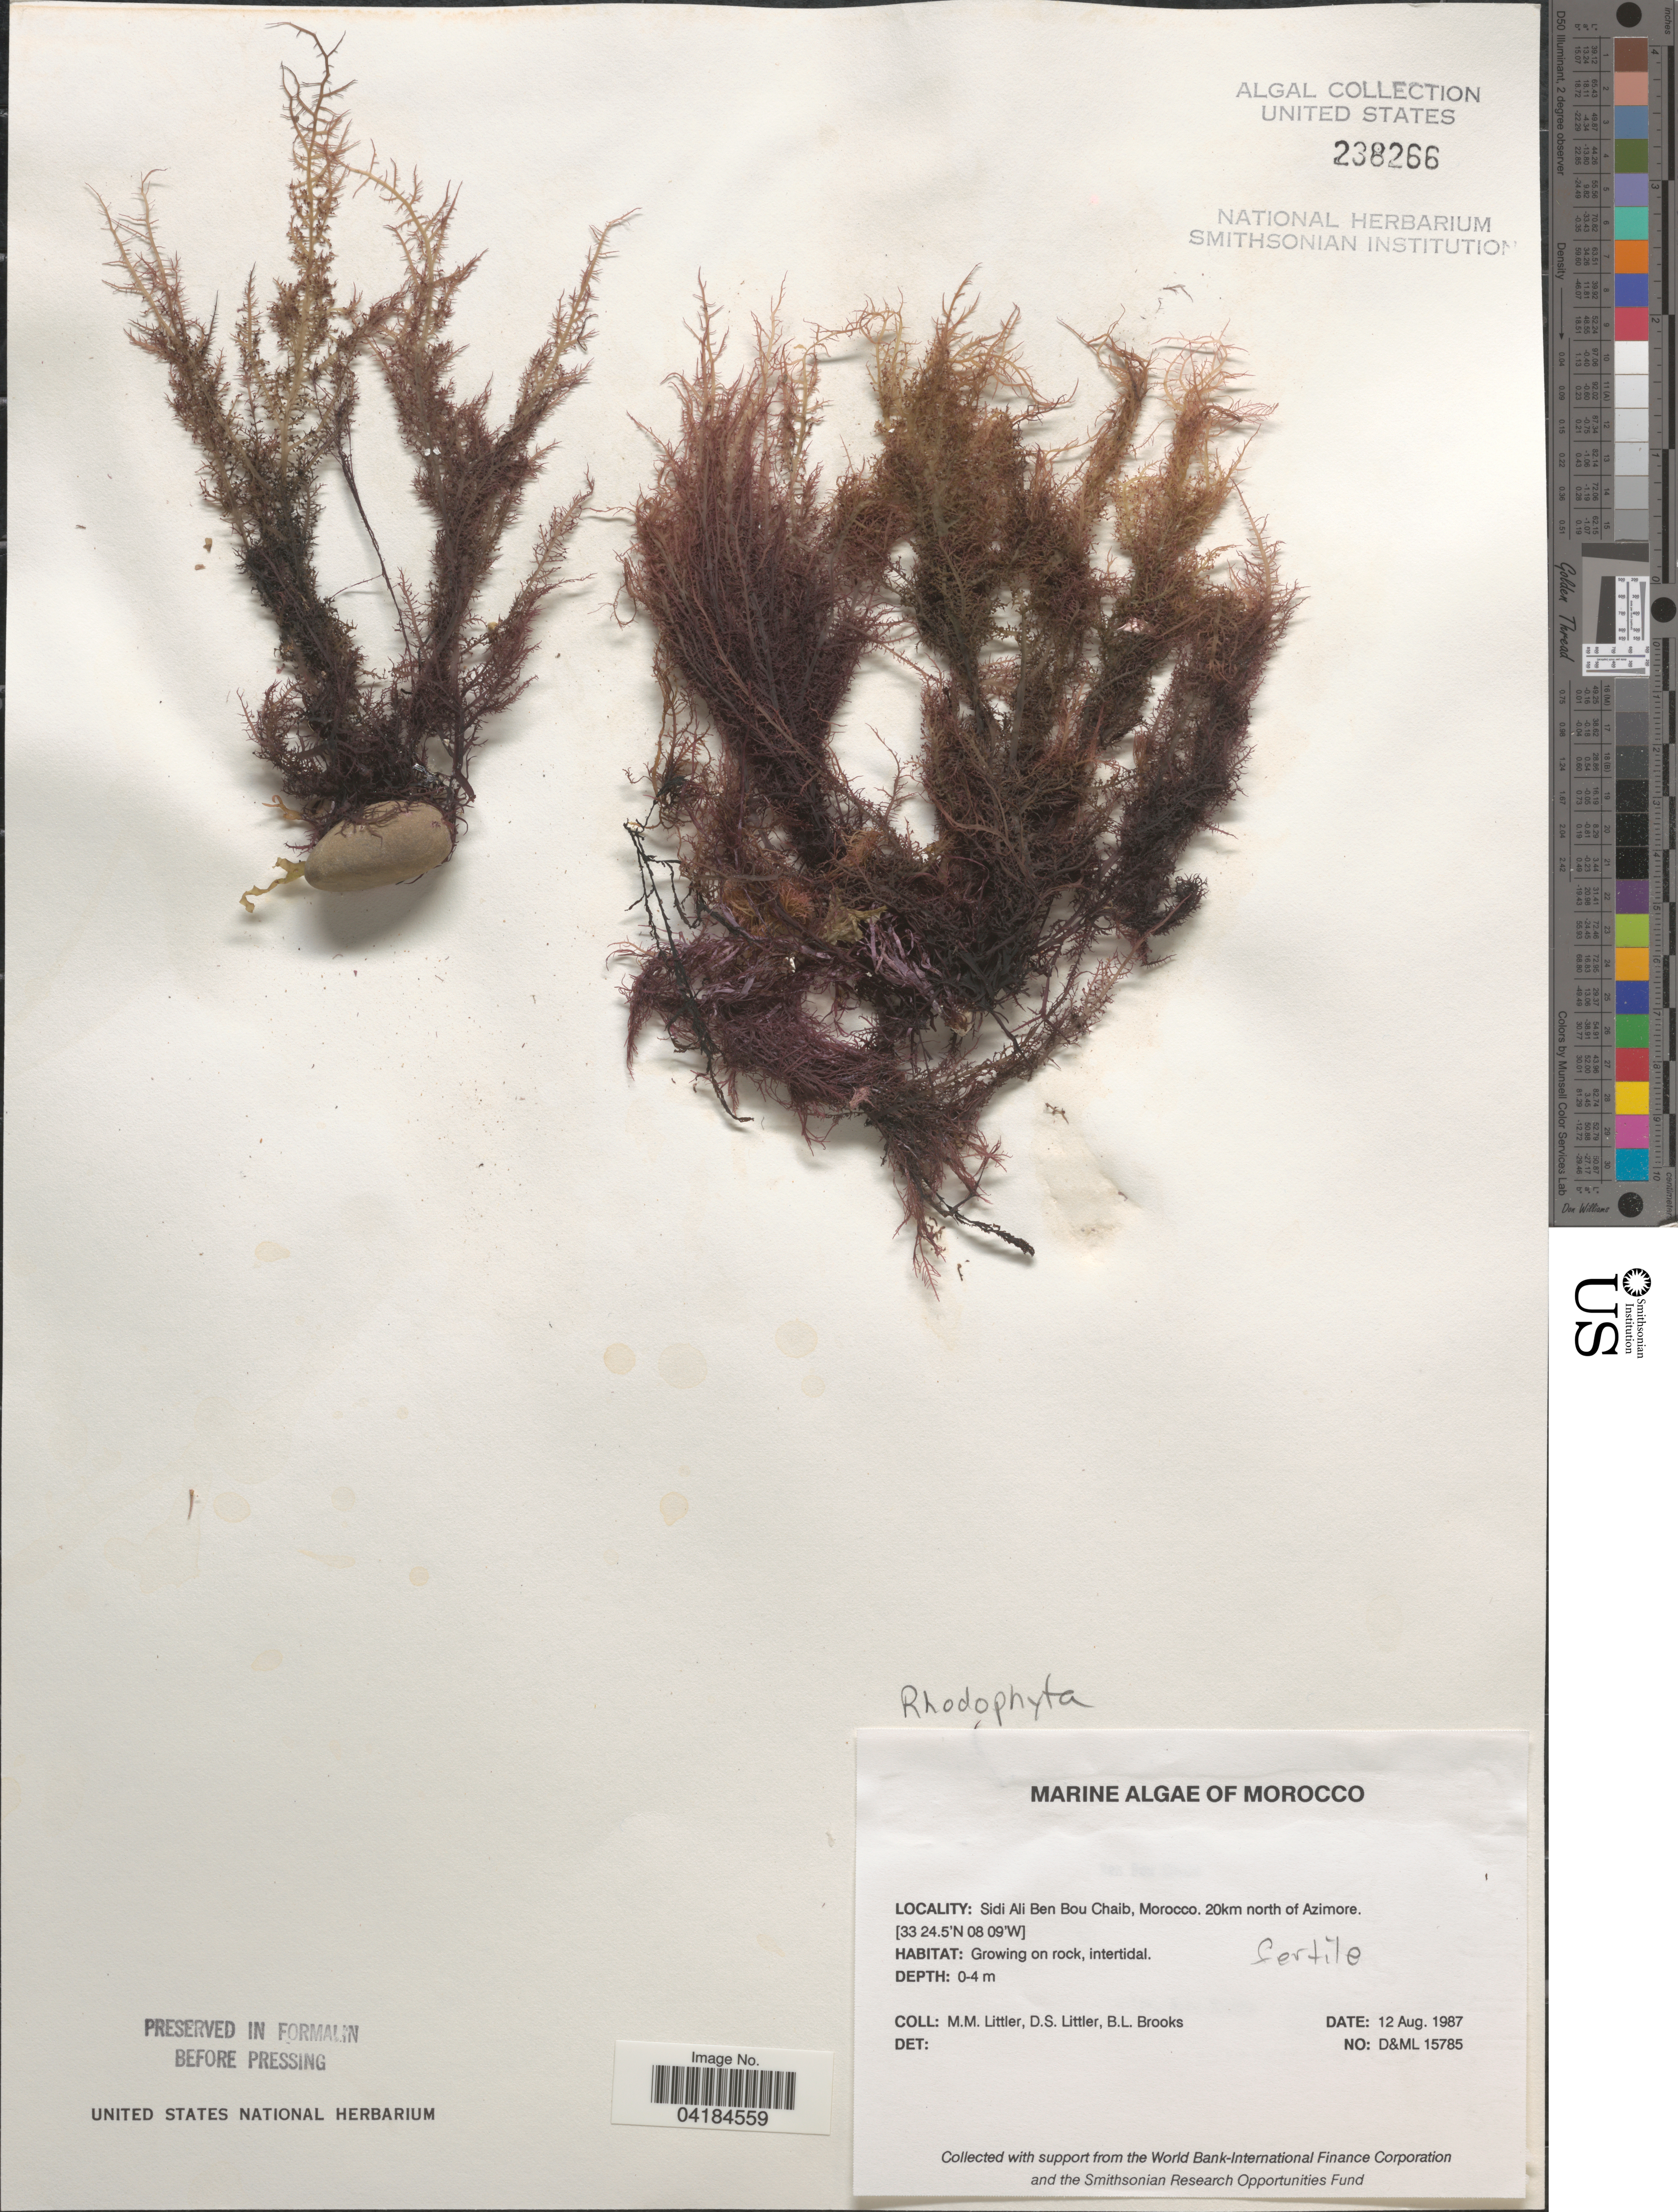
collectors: D. S. Littler & B. Brooks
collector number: D&ML15785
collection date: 1987-08-12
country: Morocco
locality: Sidi Ali Ben Bou Chaib. 20km north of Azimore.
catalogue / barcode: US 238266